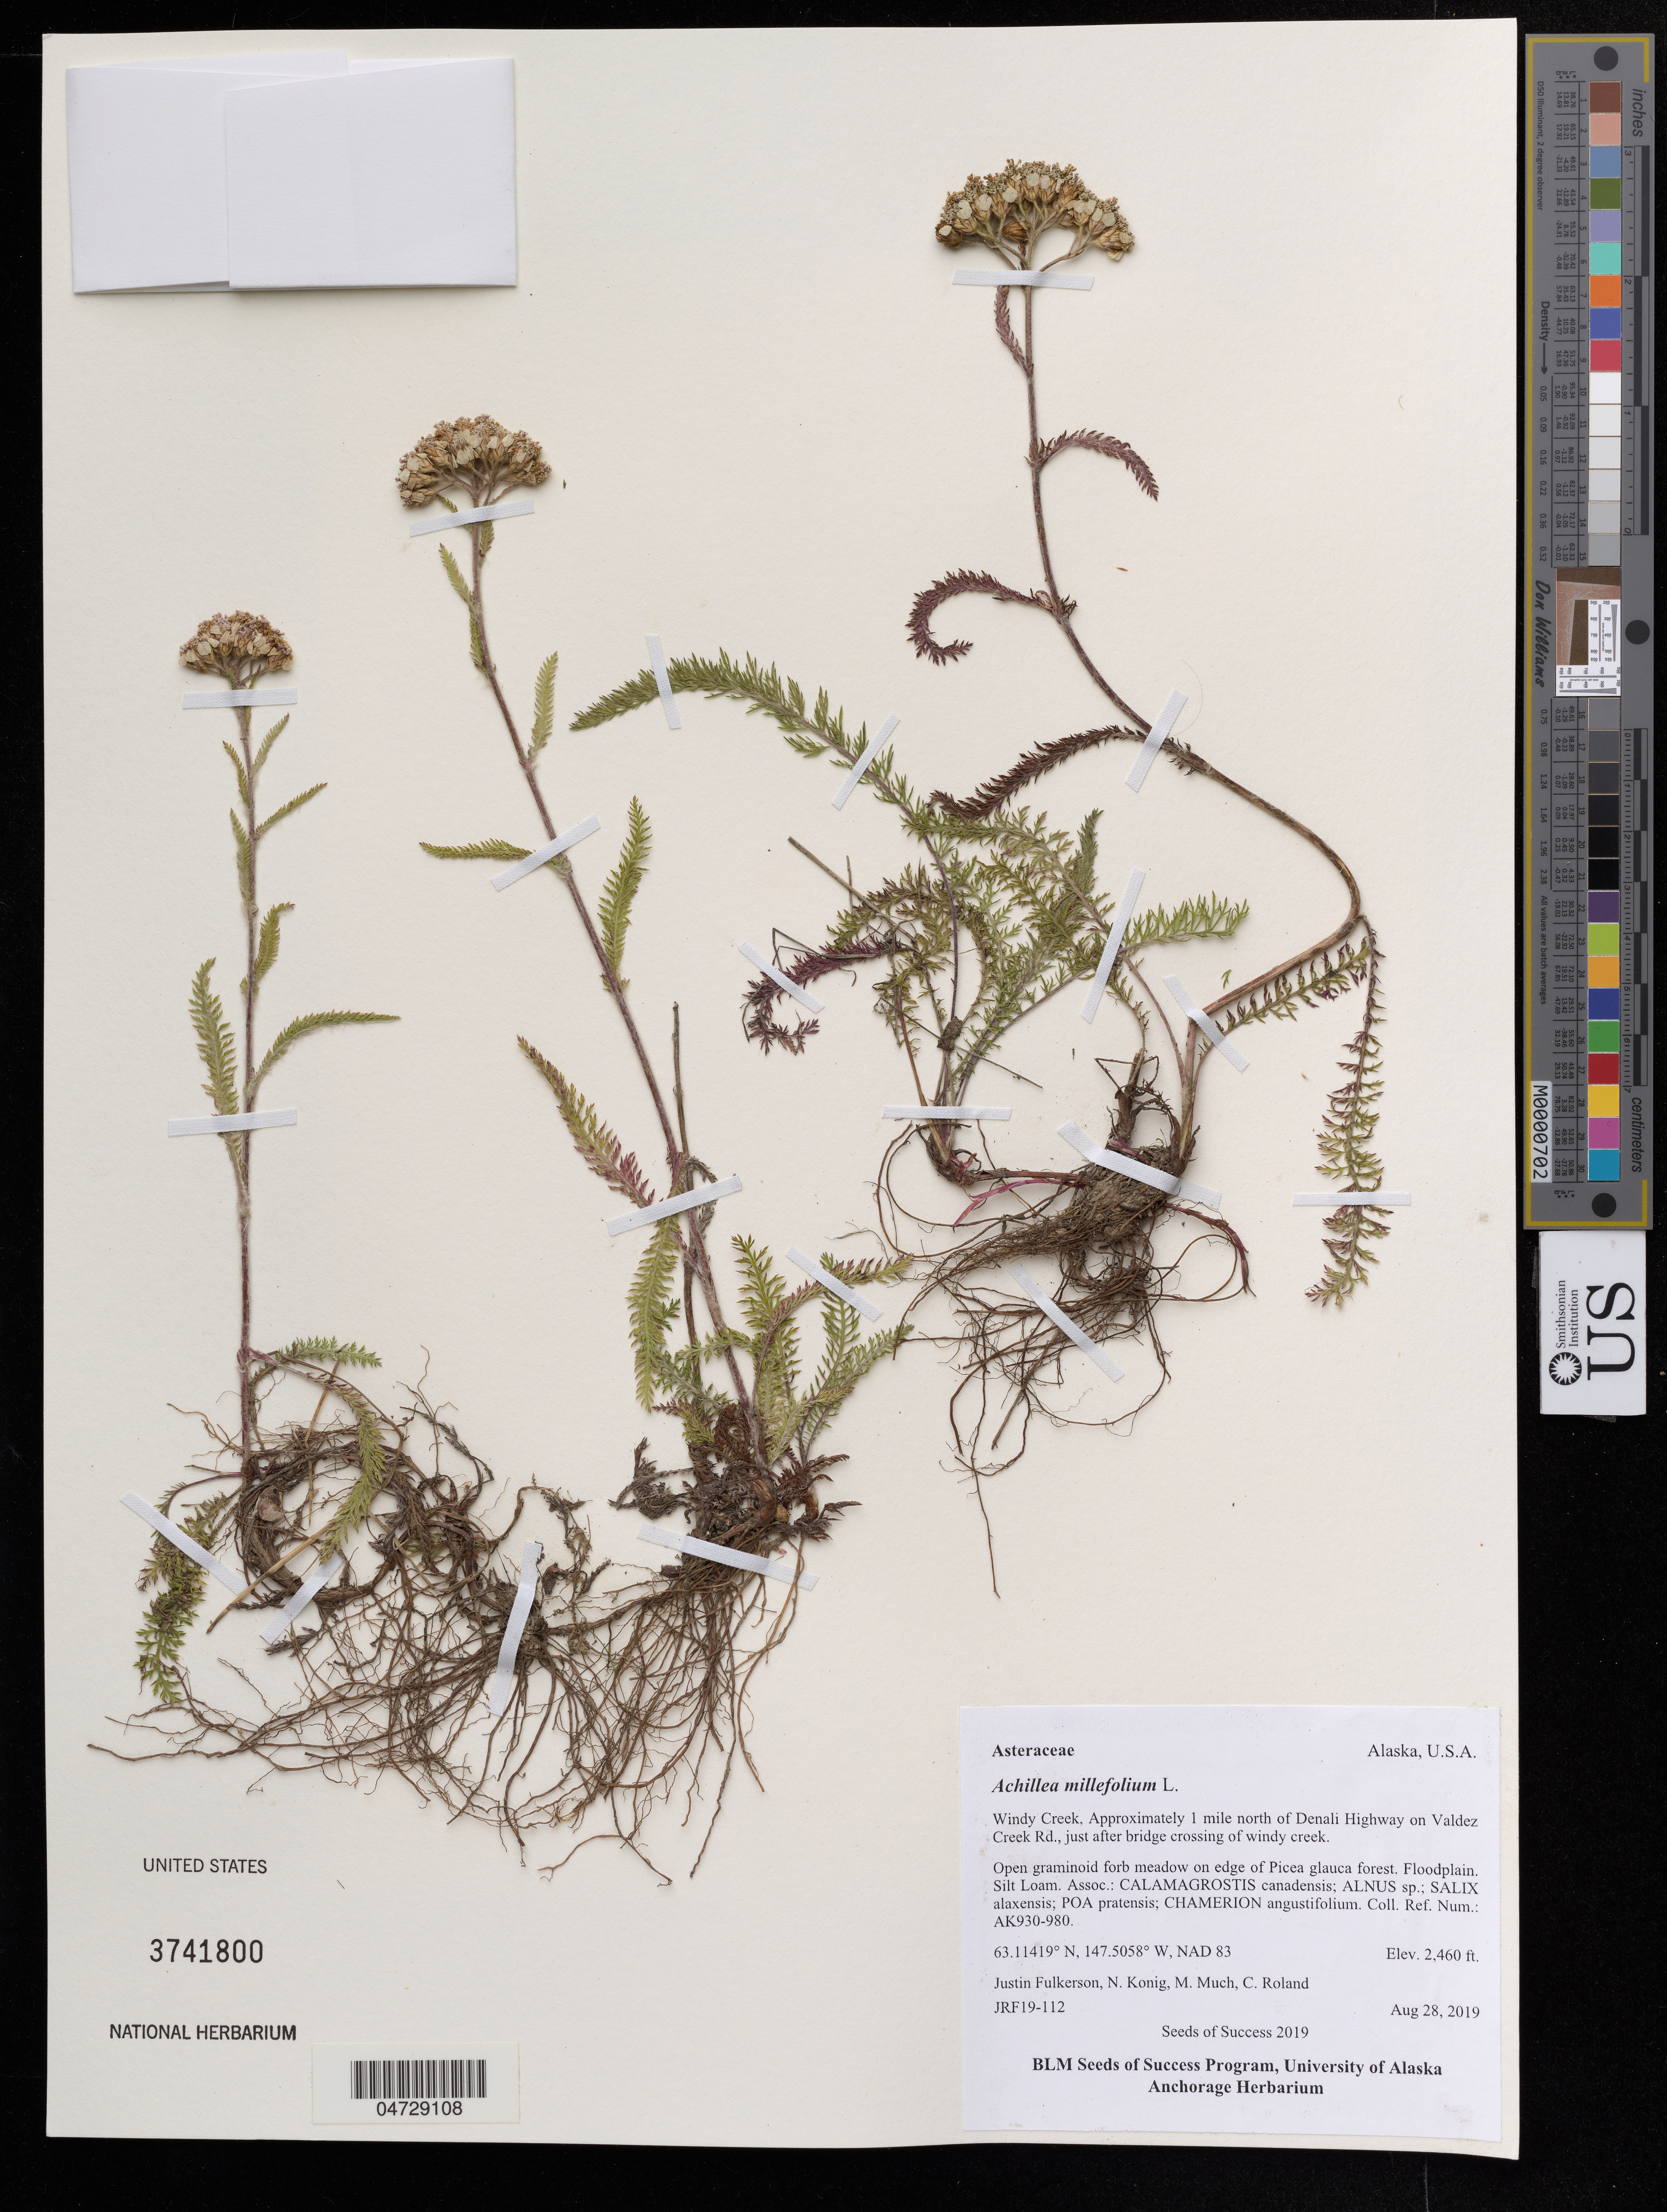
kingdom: Plantae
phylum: Tracheophyta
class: Magnoliopsida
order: Asterales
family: Asteraceae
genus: Achillea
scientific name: Achillea millefolium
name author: L.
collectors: J. Fulkerson, N. Konig & C. Roland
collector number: JRF19-112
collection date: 2019-08-28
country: United States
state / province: Alaska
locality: Windy Creek, Approximately 1 mile north of Denali Highway on Valdez Creek Rd., just after bridge crossing of windy creek.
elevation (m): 750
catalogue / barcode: US 3741800